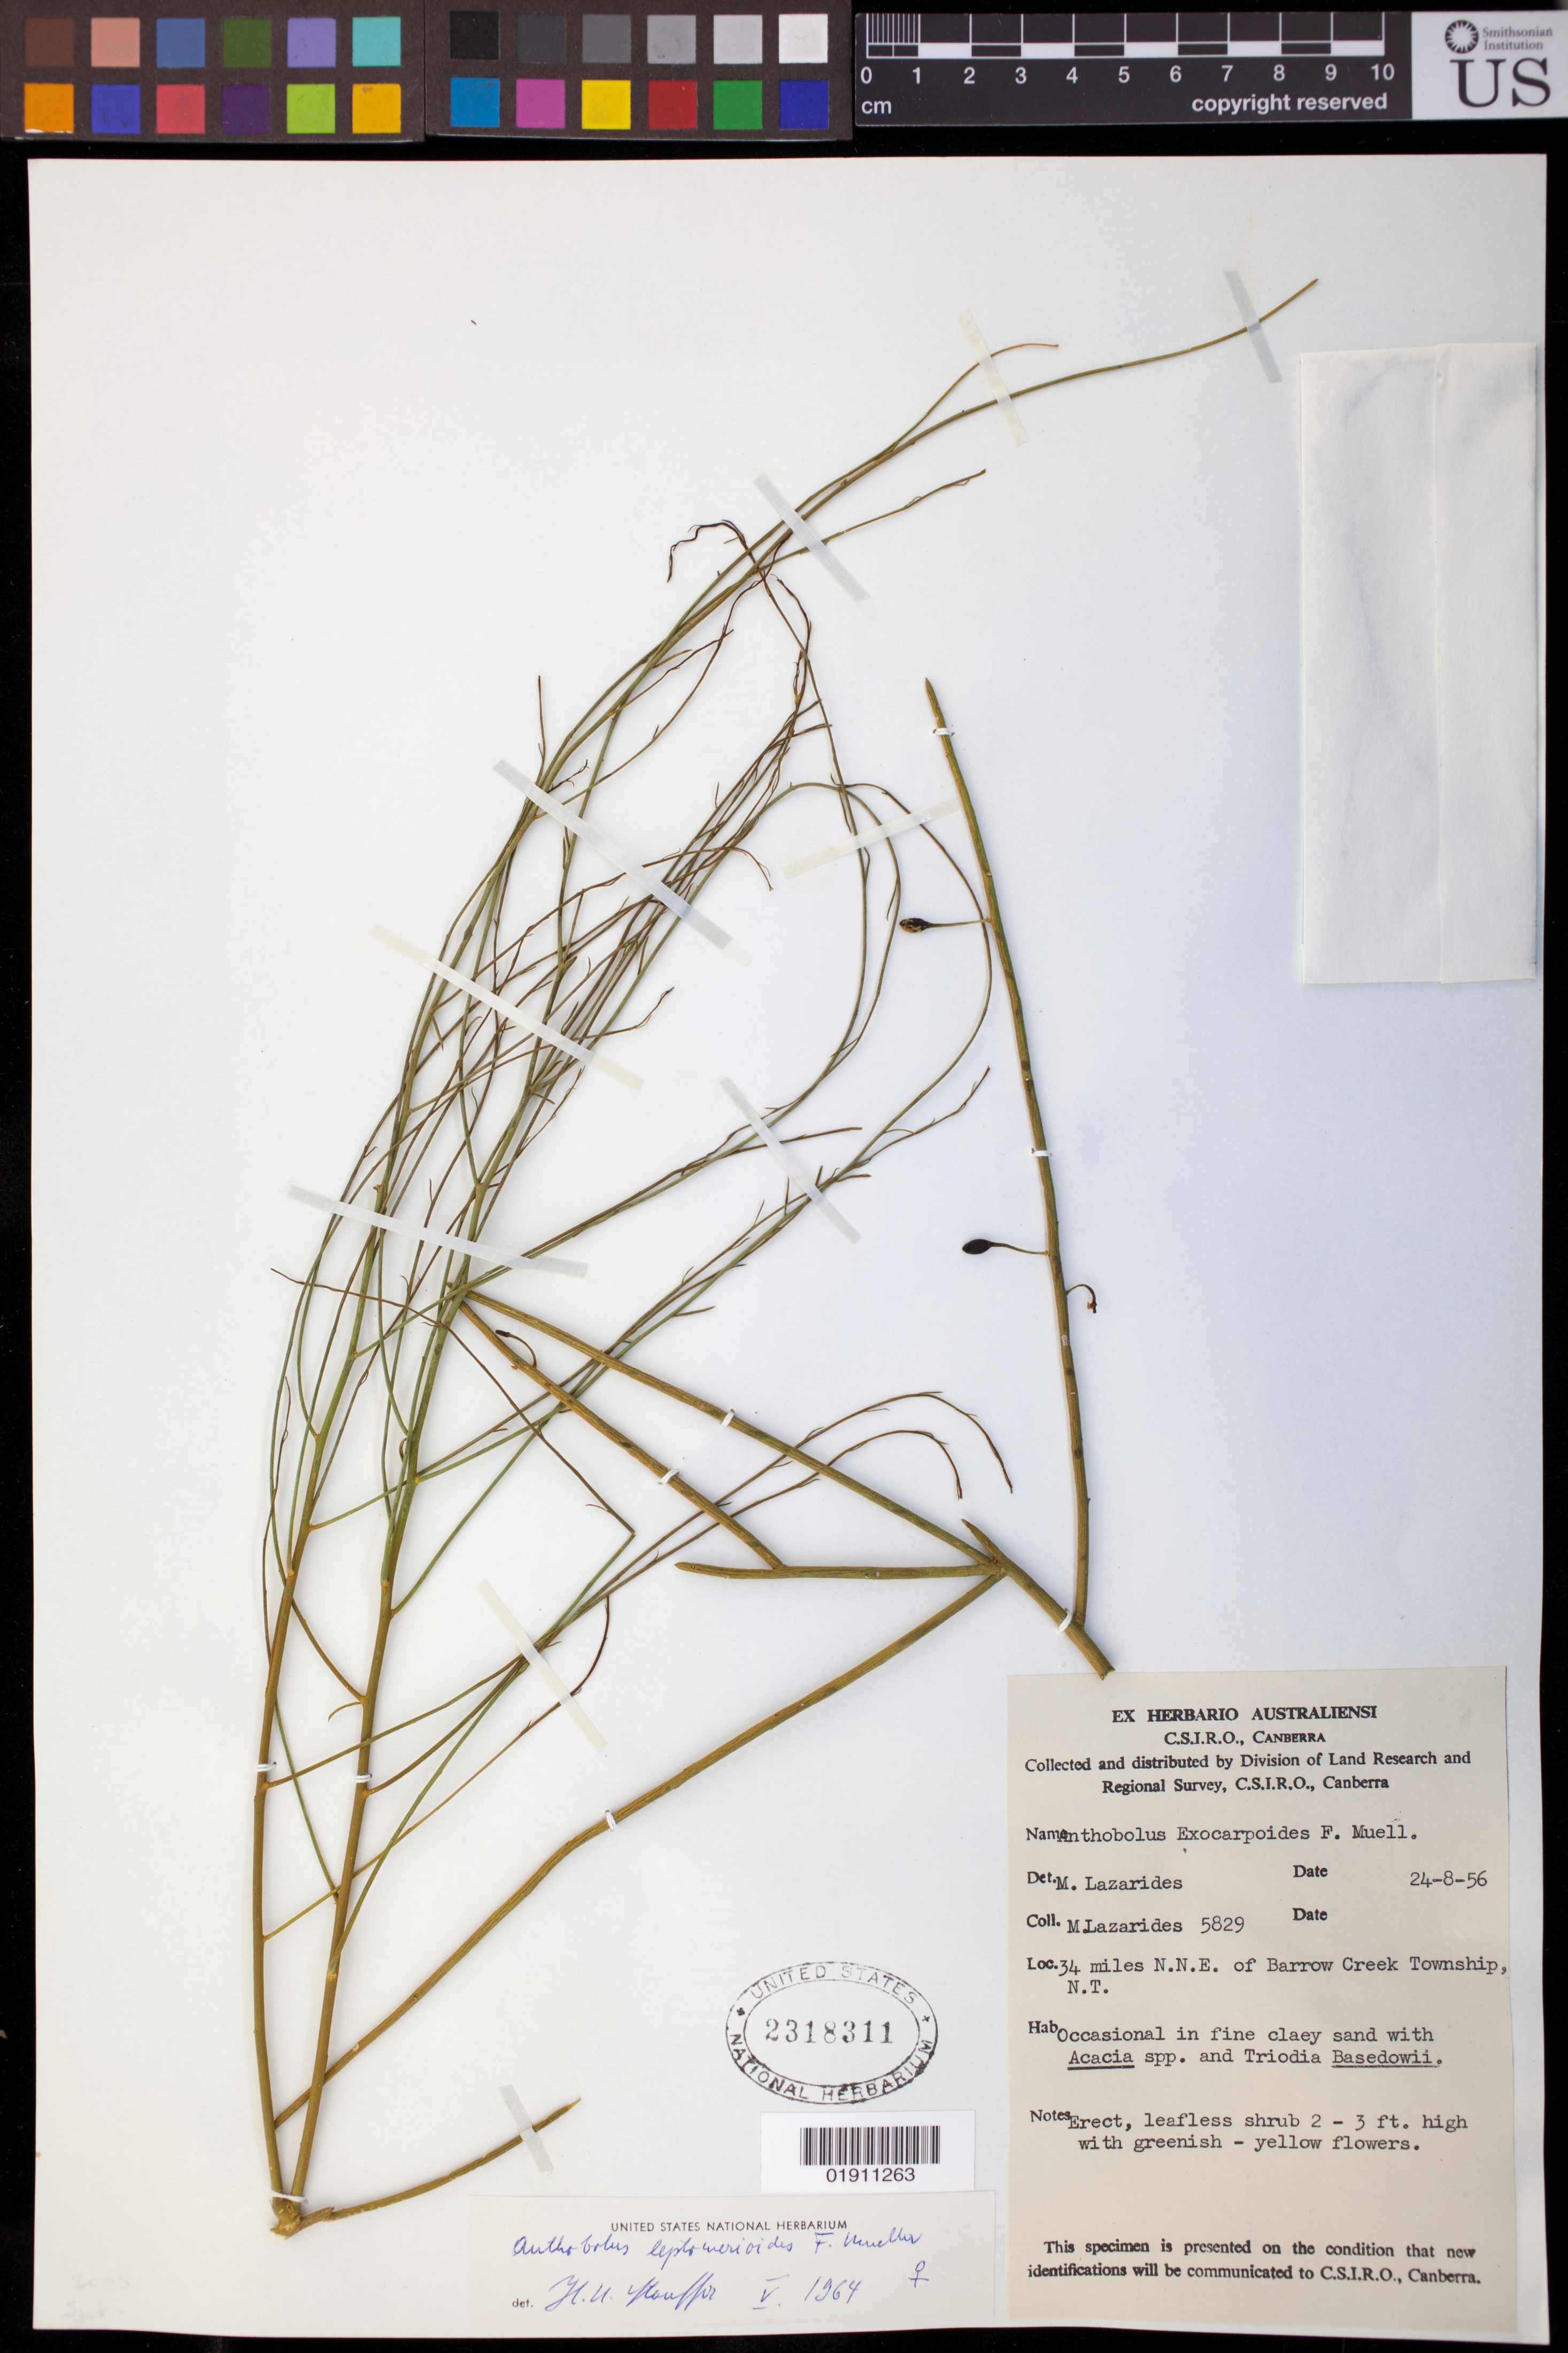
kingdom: Plantae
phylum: Tracheophyta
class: Magnoliopsida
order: Santalales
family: Opiliaceae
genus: Anthobolus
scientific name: Anthobolus leptomerioides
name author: F. Muell.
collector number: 5829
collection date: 1956-08-24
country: Australia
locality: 34 miles N.N.E. of Barrow Creek Township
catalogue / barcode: US 2318311